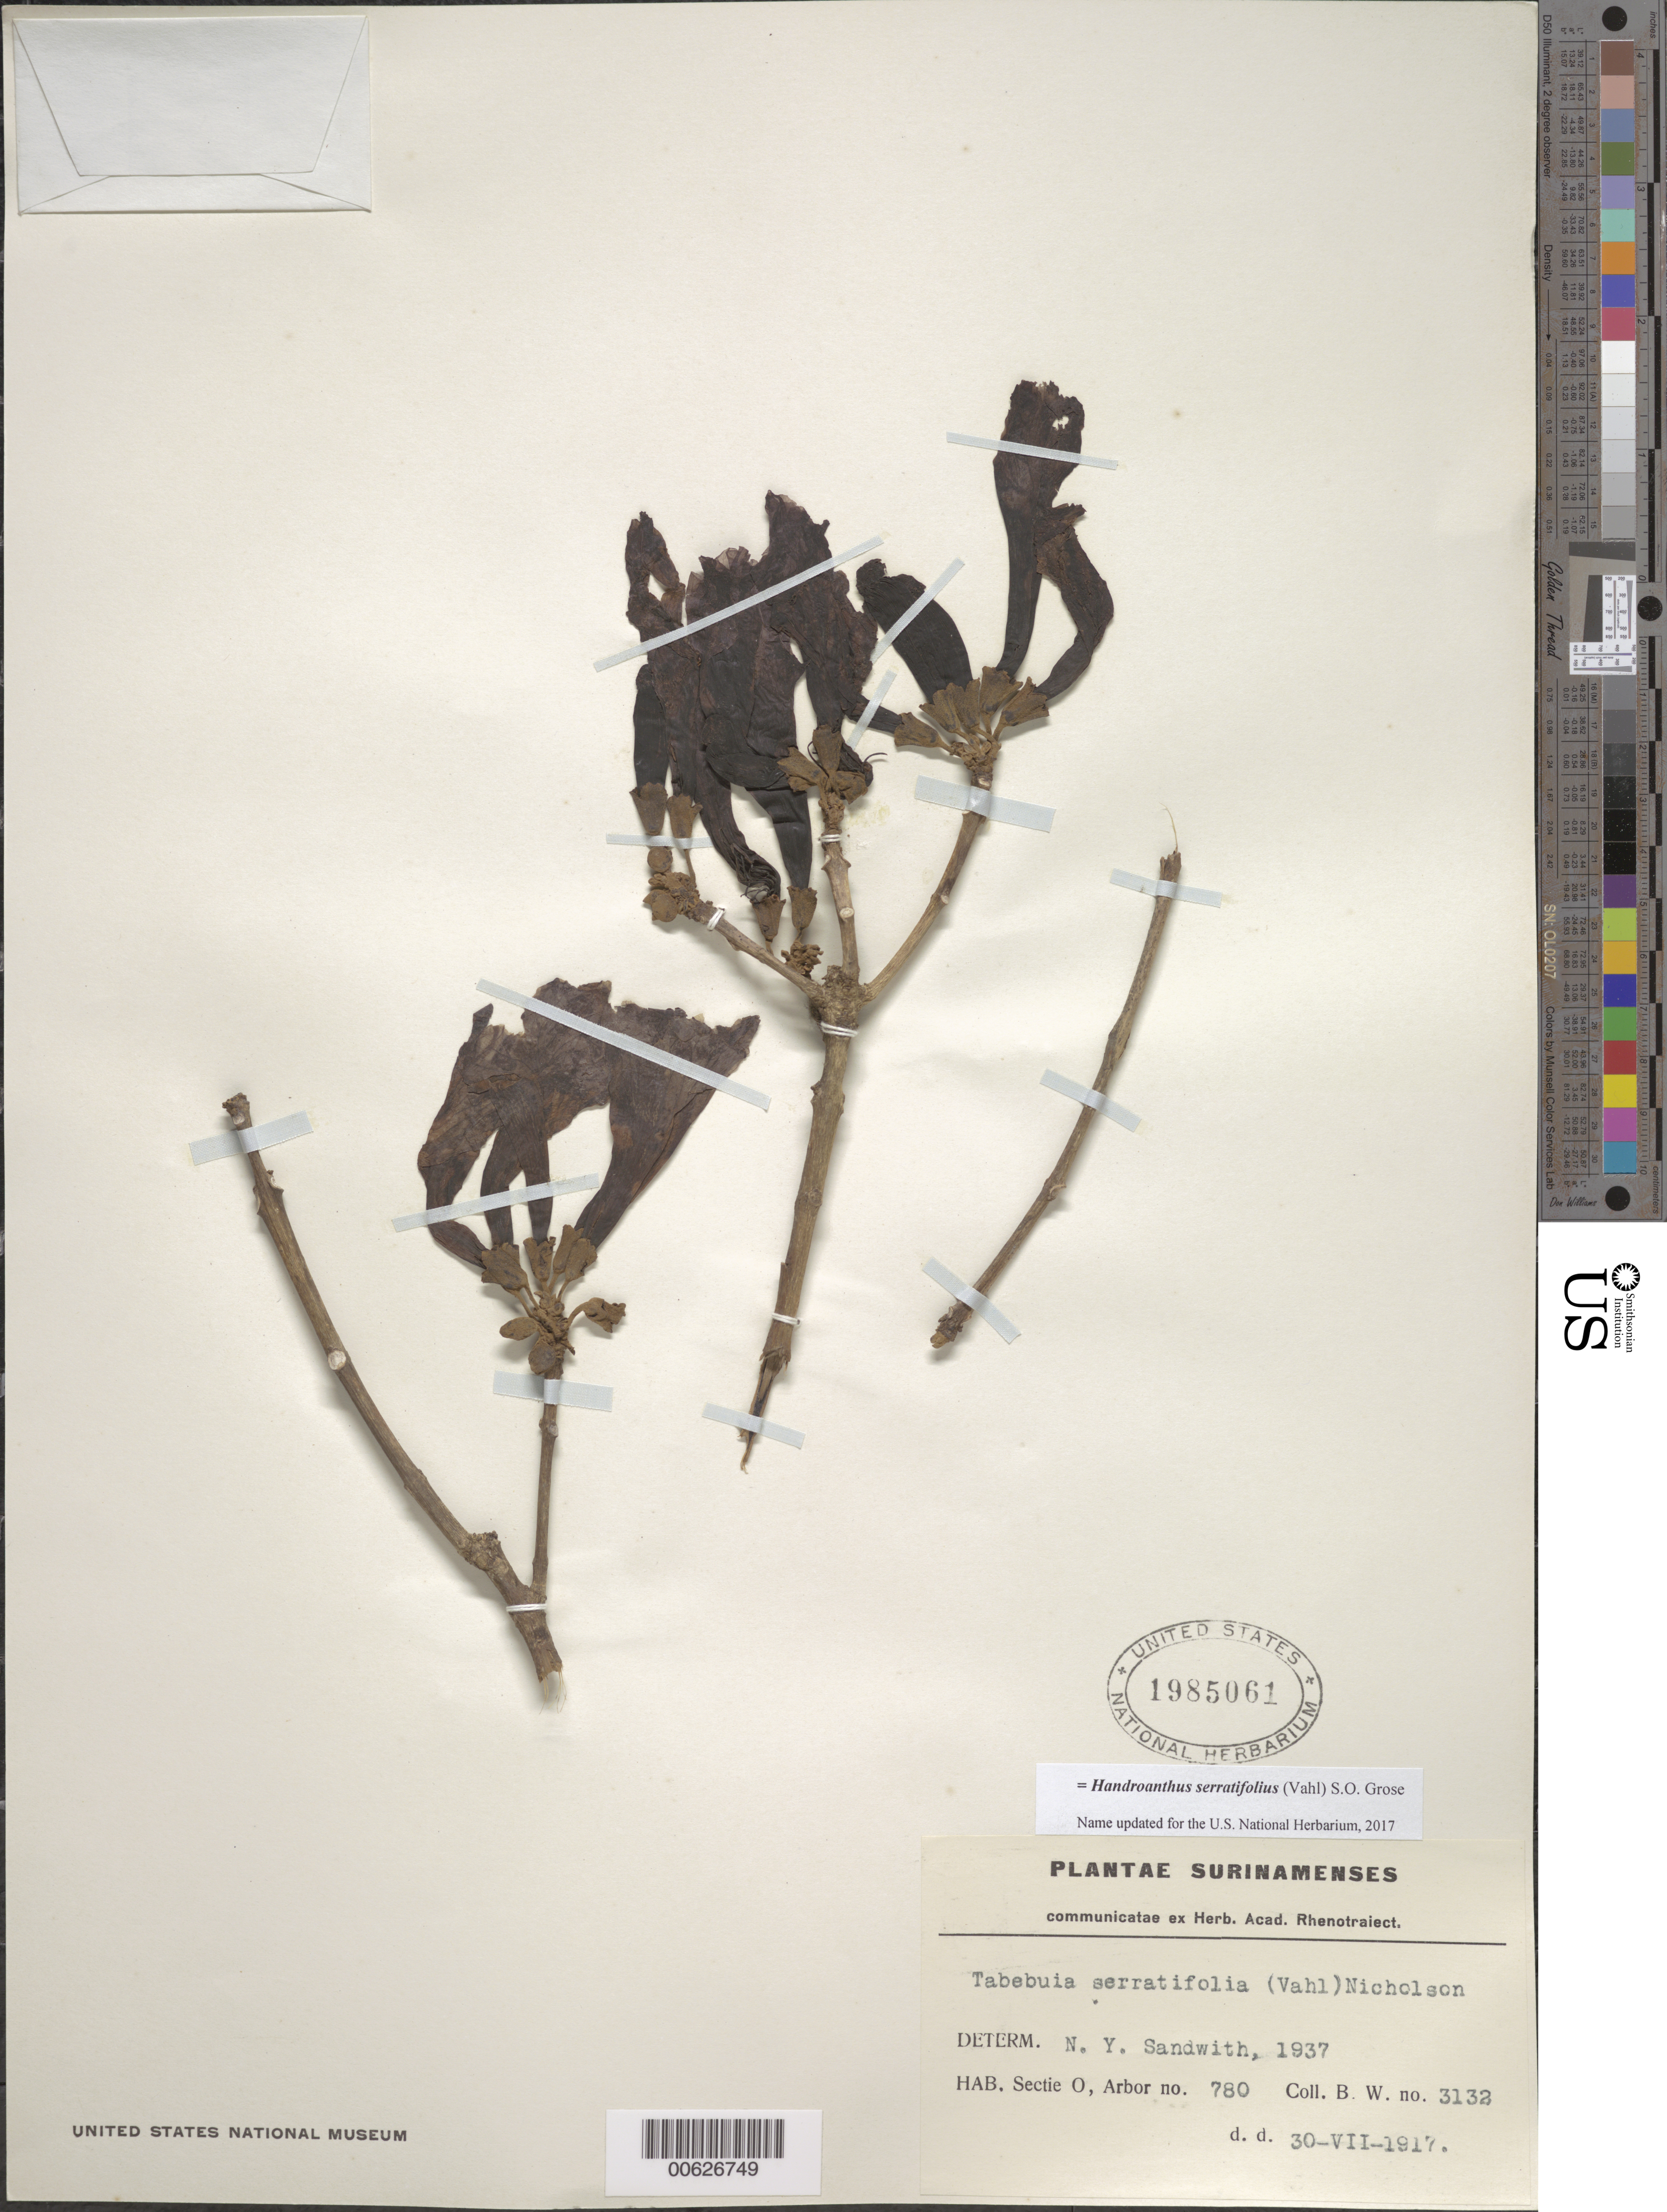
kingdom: Plantae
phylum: Tracheophyta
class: Magnoliopsida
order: Lamiales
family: Bignoniaceae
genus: Handroanthus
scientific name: Handroanthus serratifolius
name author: (Vahl) S.O. Grose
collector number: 3132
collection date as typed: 30-Jul-17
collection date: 1917-07-30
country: Suriname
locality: Sectie O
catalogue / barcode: US 1985061